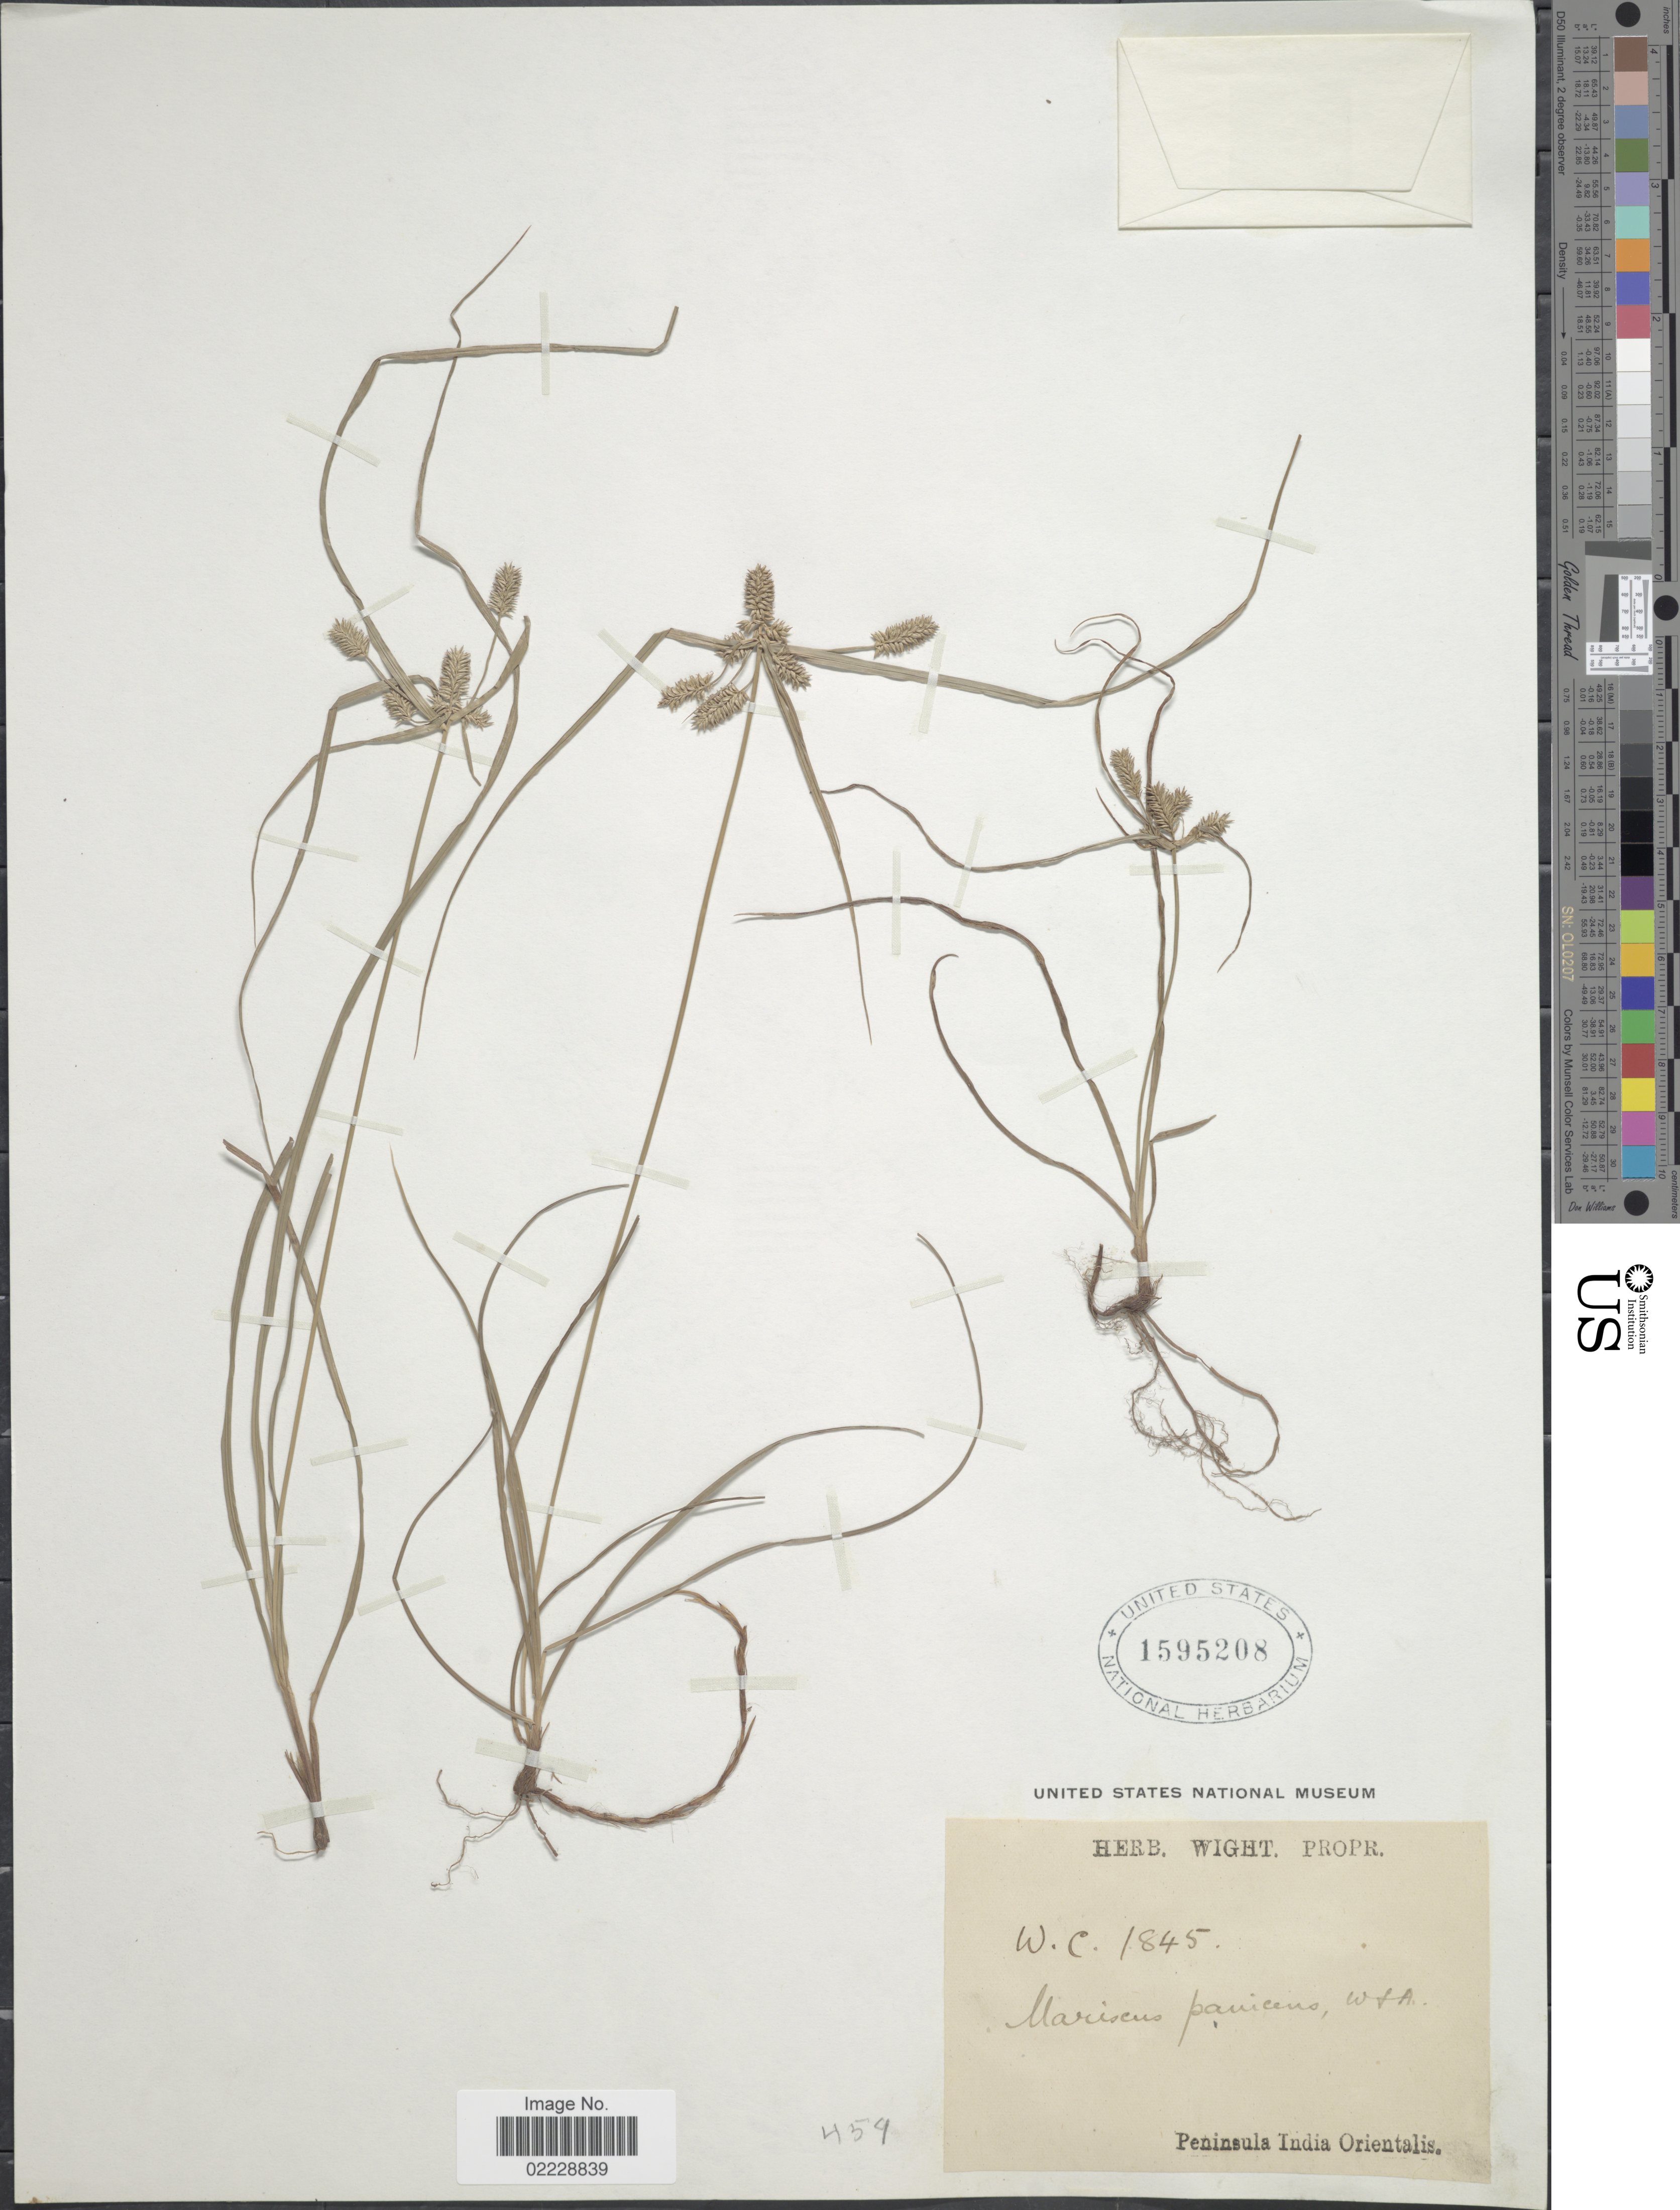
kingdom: Plantae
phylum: Tracheophyta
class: Liliopsida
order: Poales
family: Cyperaceae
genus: Cyperus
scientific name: Cyperus paniceus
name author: (Rottb.) Boeckeler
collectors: -- Wight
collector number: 1845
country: India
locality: Peninsula India Orientalis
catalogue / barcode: US 1595208